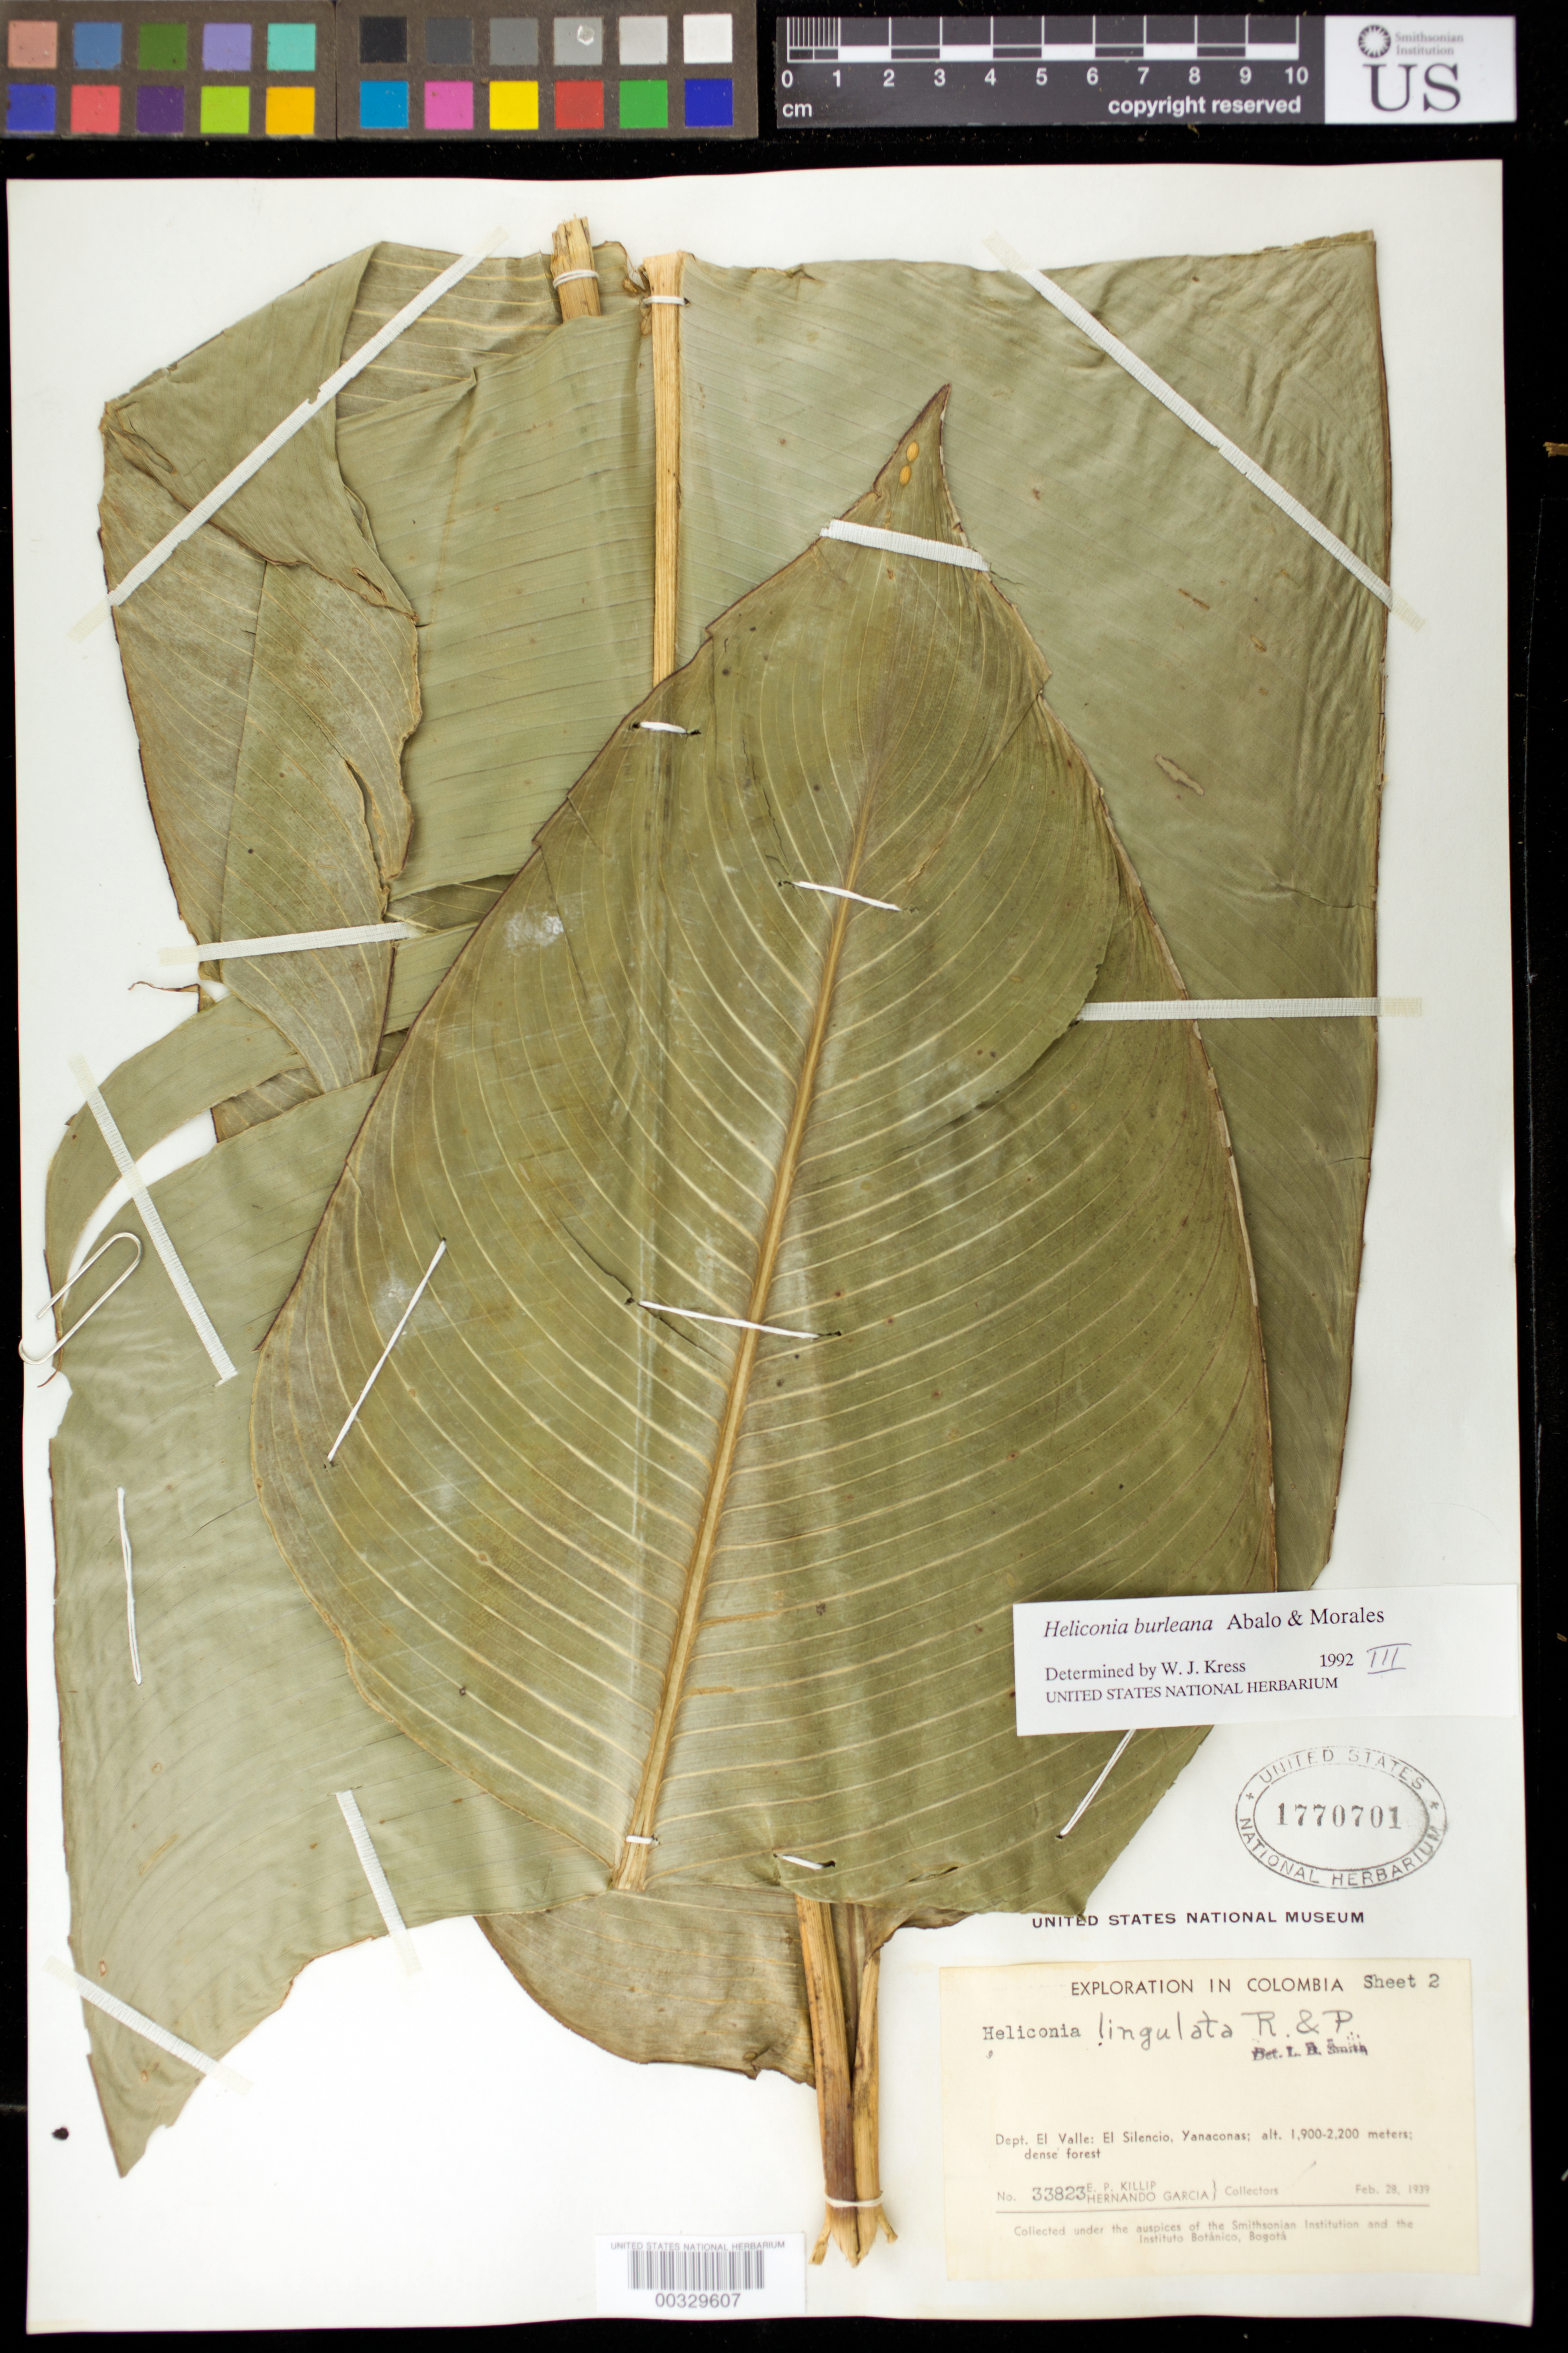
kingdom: Plantae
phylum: Tracheophyta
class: Liliopsida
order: Zingiberales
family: Heliconiaceae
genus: Heliconia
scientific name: Heliconia burleana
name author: Abalo & G. Morales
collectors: E. P. Killip & A. C. Smith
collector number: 33823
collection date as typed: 28 Feb 1939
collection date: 1939-02-28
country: Colombia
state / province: Valle del Cauca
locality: El Silencio, Yanaconas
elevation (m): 1900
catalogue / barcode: US 1770701